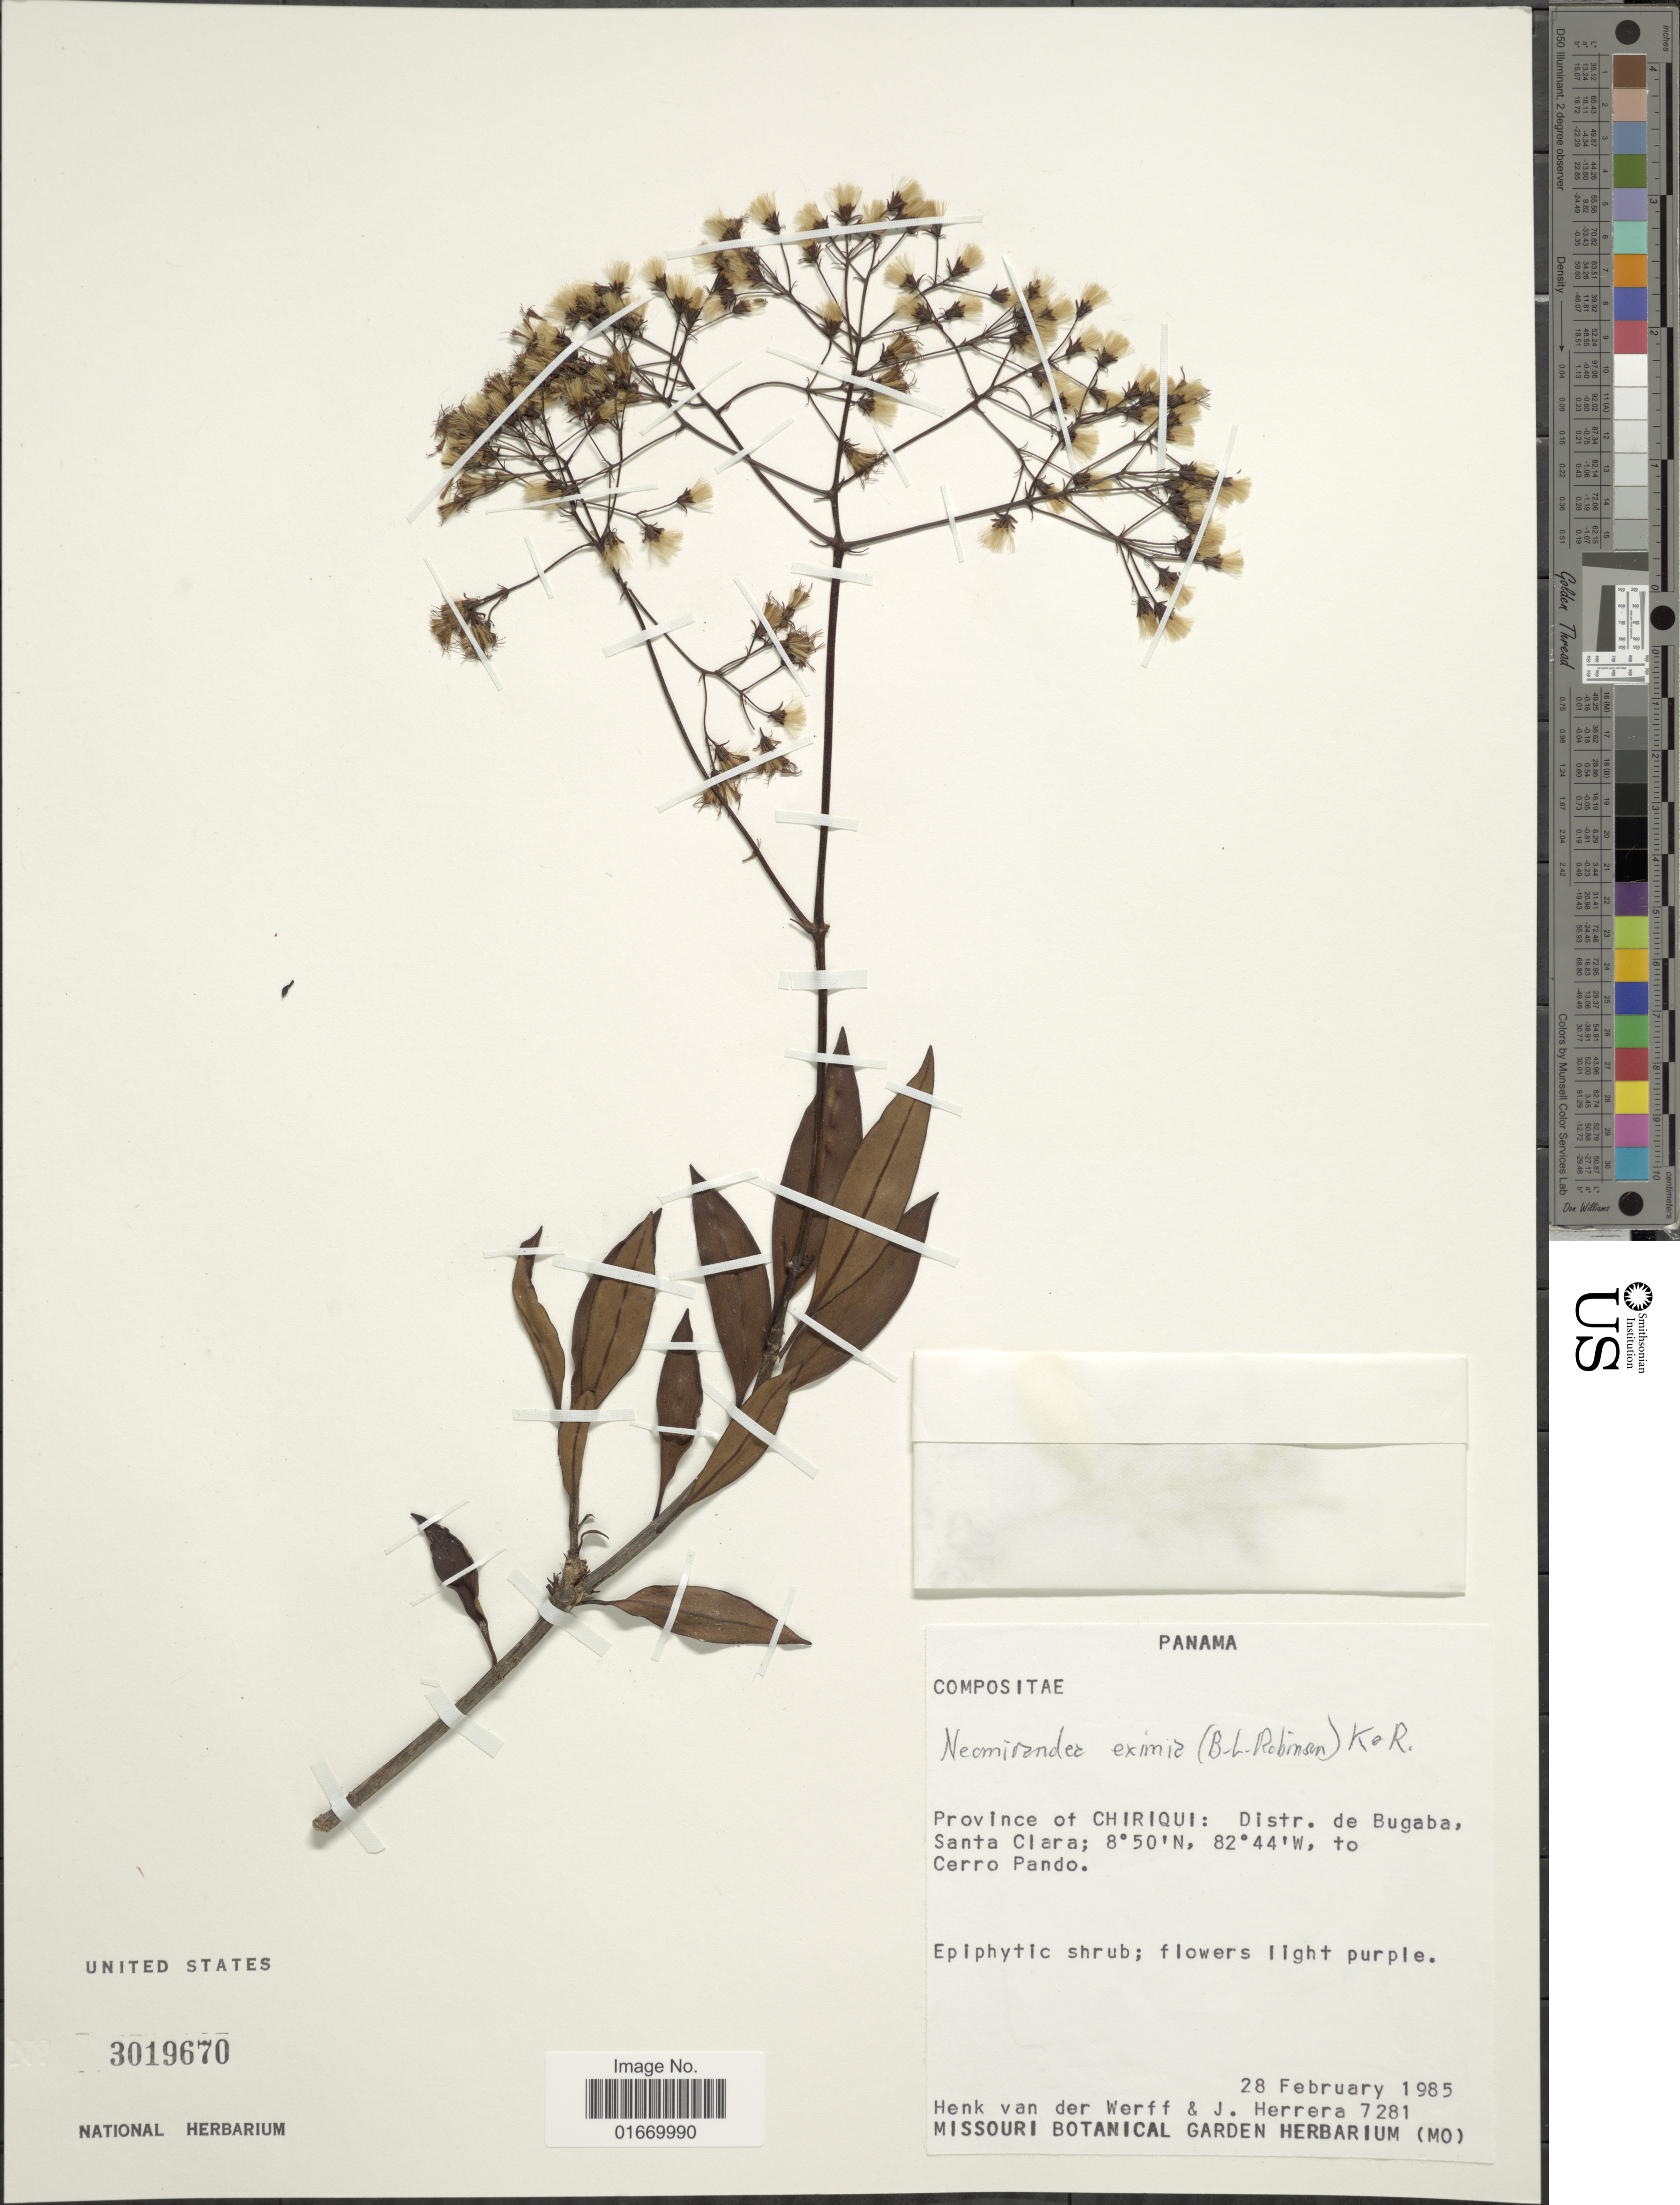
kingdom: Plantae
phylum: Tracheophyta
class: Magnoliopsida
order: Asterales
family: Asteraceae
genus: Neomirandea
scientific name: Neomirandea eximia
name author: (B.L. Rob.) R.M. King & H. Rob.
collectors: H. van der Werff & J. Herrera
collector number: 7281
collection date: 1985-02-28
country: Panama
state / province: Chiriqui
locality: Distr. de Bugaba, Santa Clara, Cerro Pando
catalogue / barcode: US 3019670